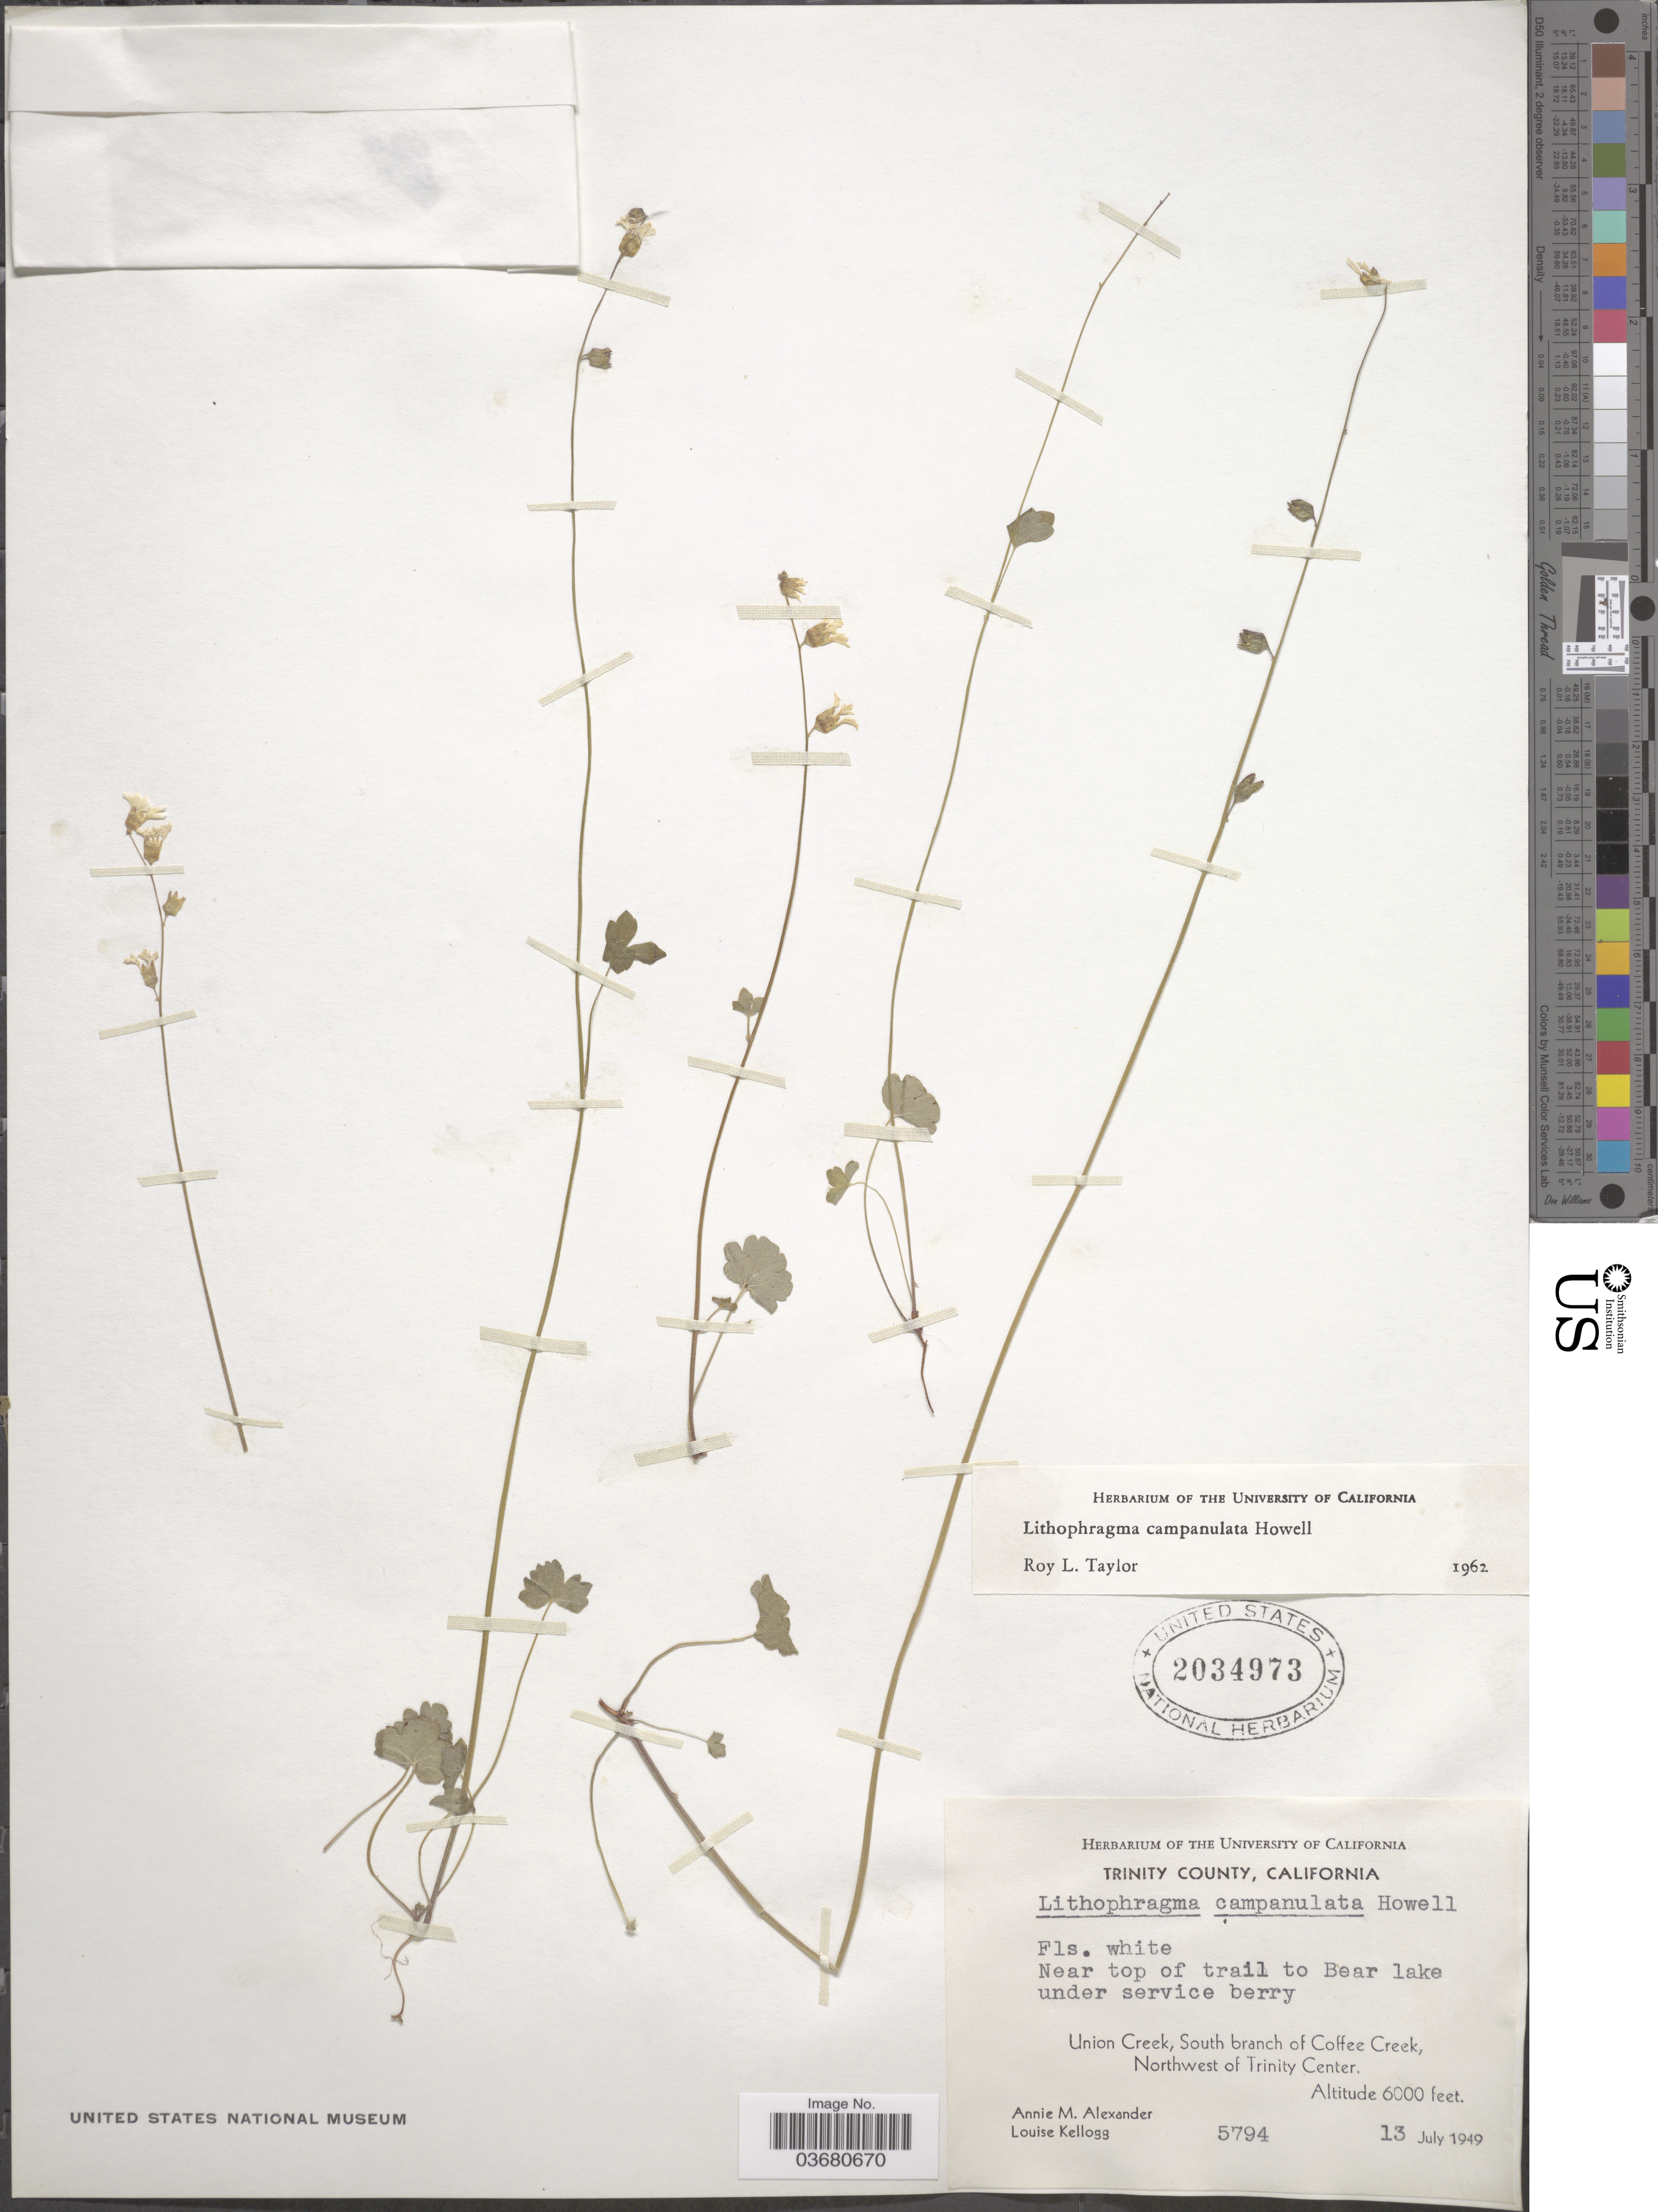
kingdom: Plantae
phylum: Tracheophyta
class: Magnoliopsida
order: Saxifragales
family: Saxifragaceae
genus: Lithophragma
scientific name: Lithophragma campanulatum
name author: Howell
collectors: A. M. Alexander & L. Kellogg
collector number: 5794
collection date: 1949-07-13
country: United States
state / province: California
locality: Near top of trail to Bear lake under service berry. Union Creek, South branch of Coffee Creek, Northwest of Trinity Center.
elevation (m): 1829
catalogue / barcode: US 2034973